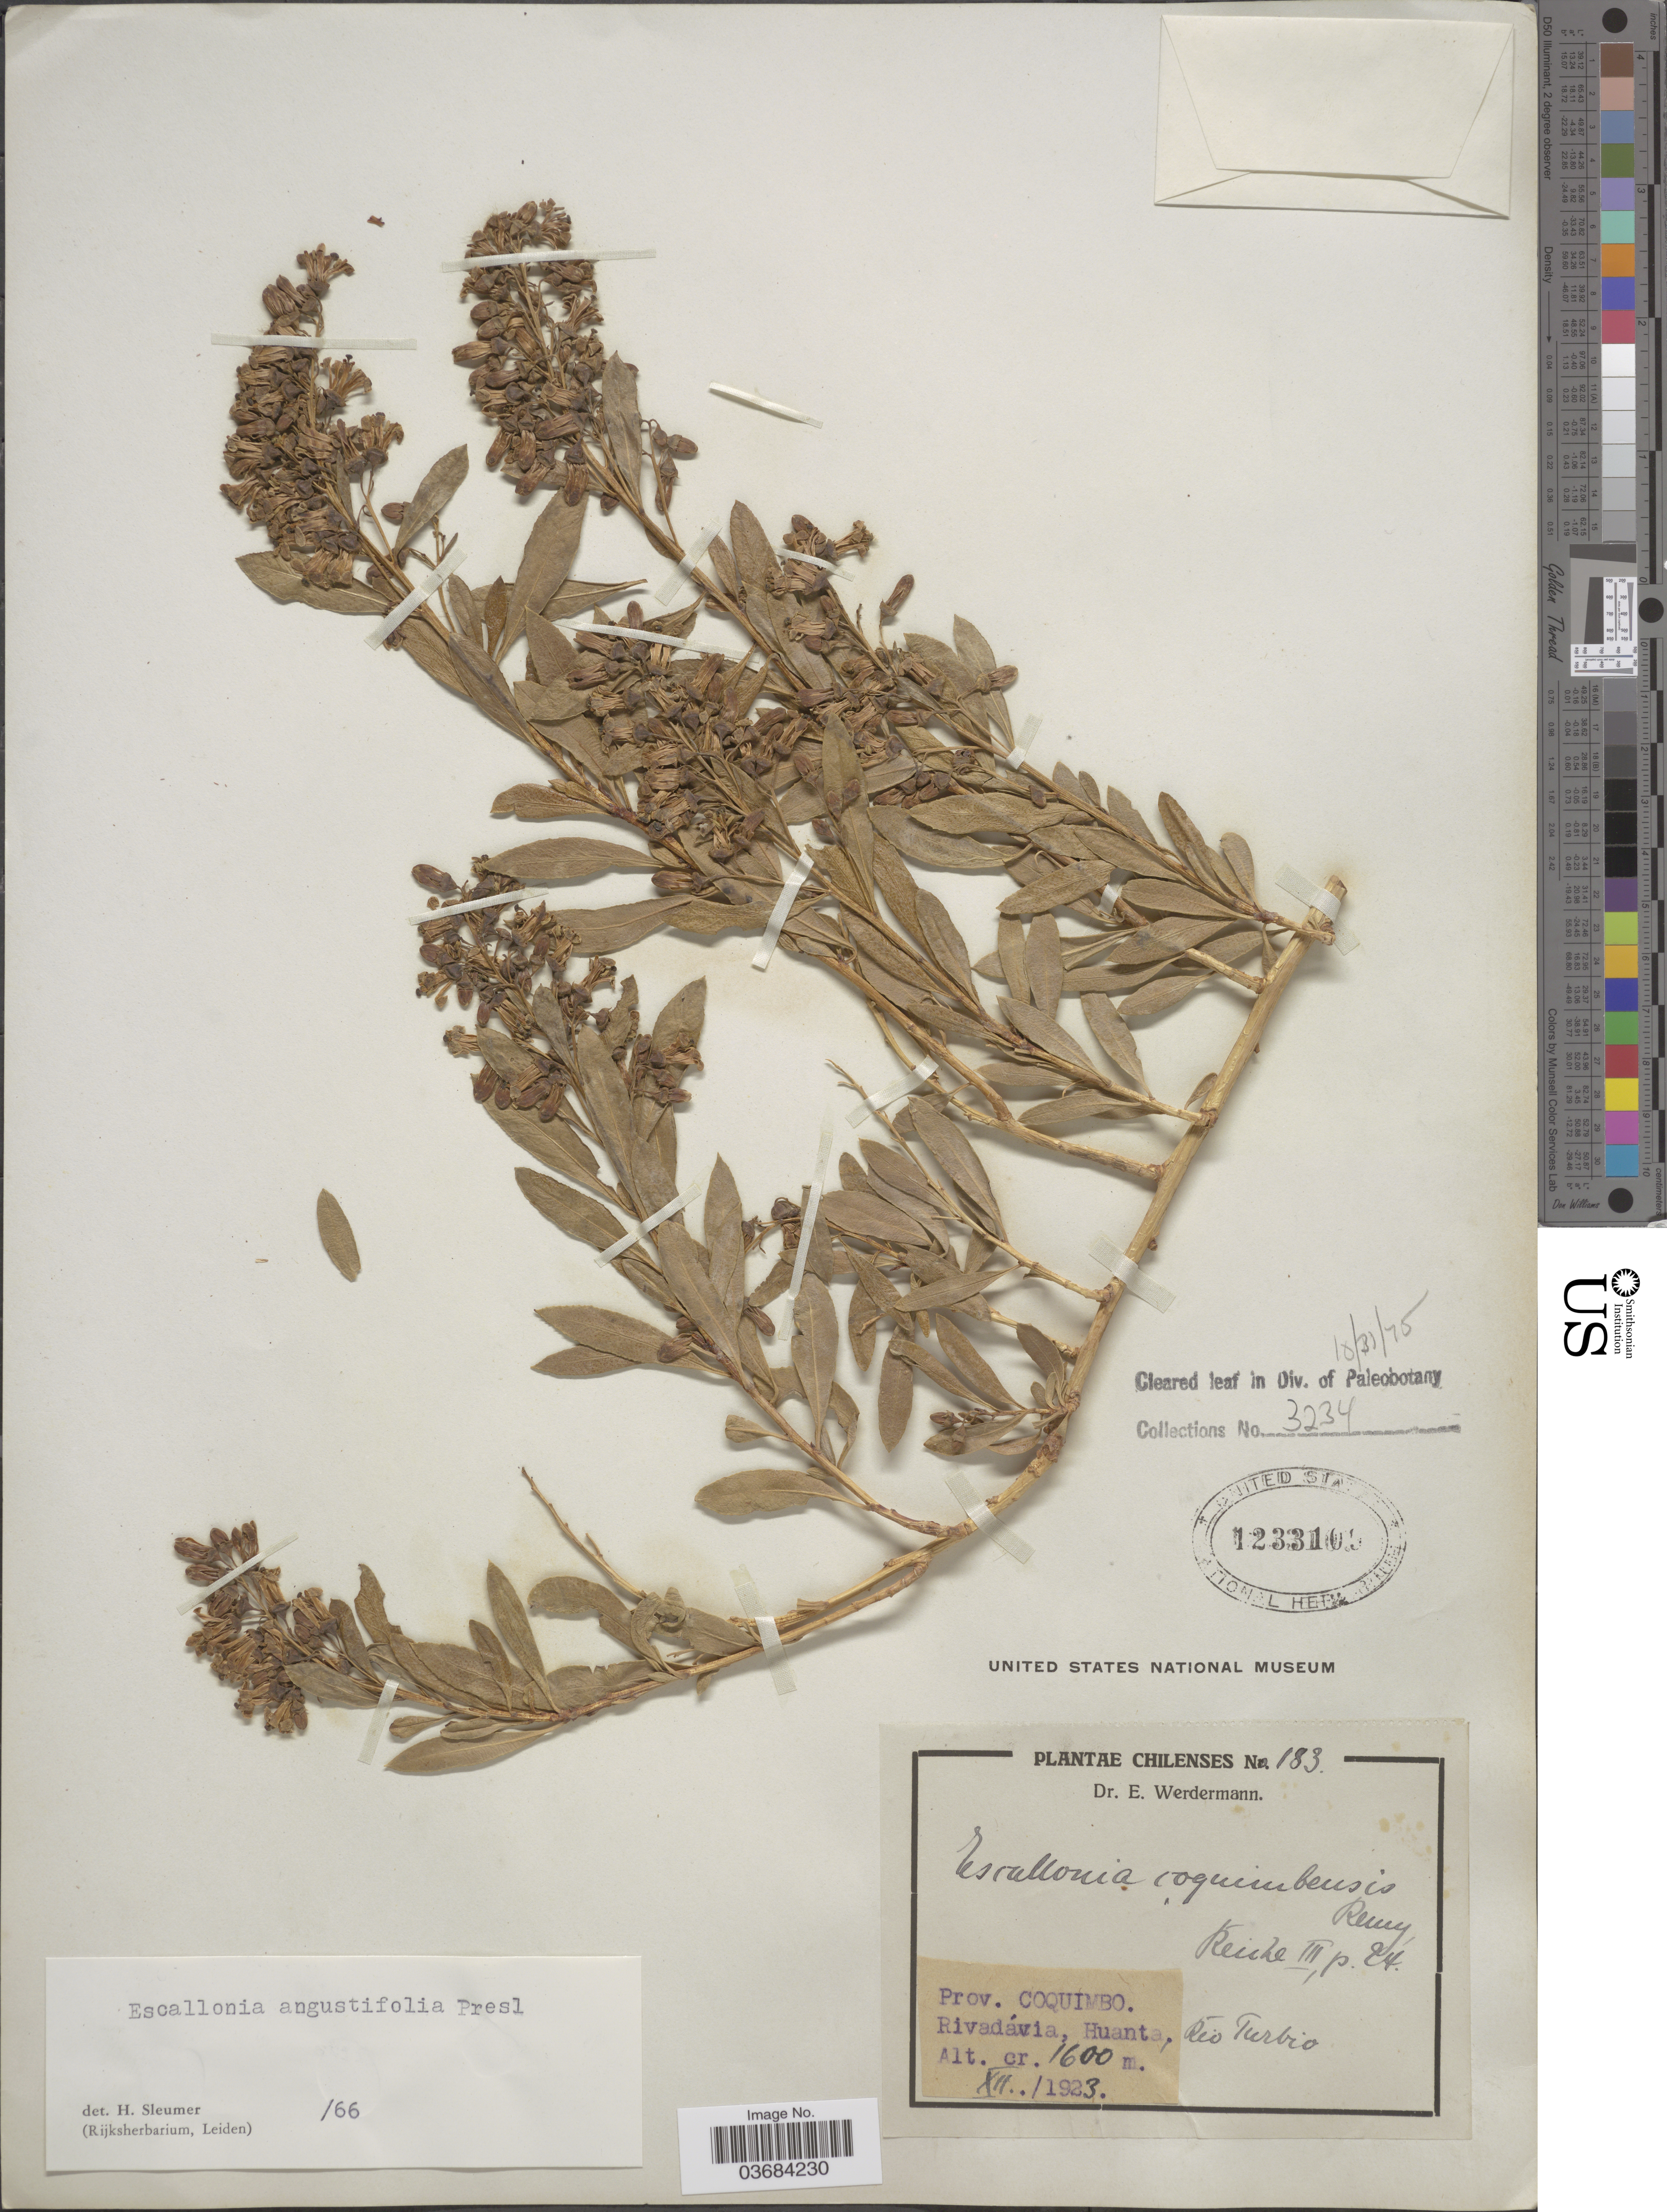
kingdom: Plantae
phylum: Tracheophyta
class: Magnoliopsida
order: Escalloniales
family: Escalloniaceae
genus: Escallonia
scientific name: Escallonia angustifolia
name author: C. Presl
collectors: E. Werdermann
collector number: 183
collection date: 1923-12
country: Chile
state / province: Coquimbo (IV)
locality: Prov. Coquimbo. Rivadávia, Huanta, Río Turbio.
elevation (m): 1600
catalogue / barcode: US 1233109